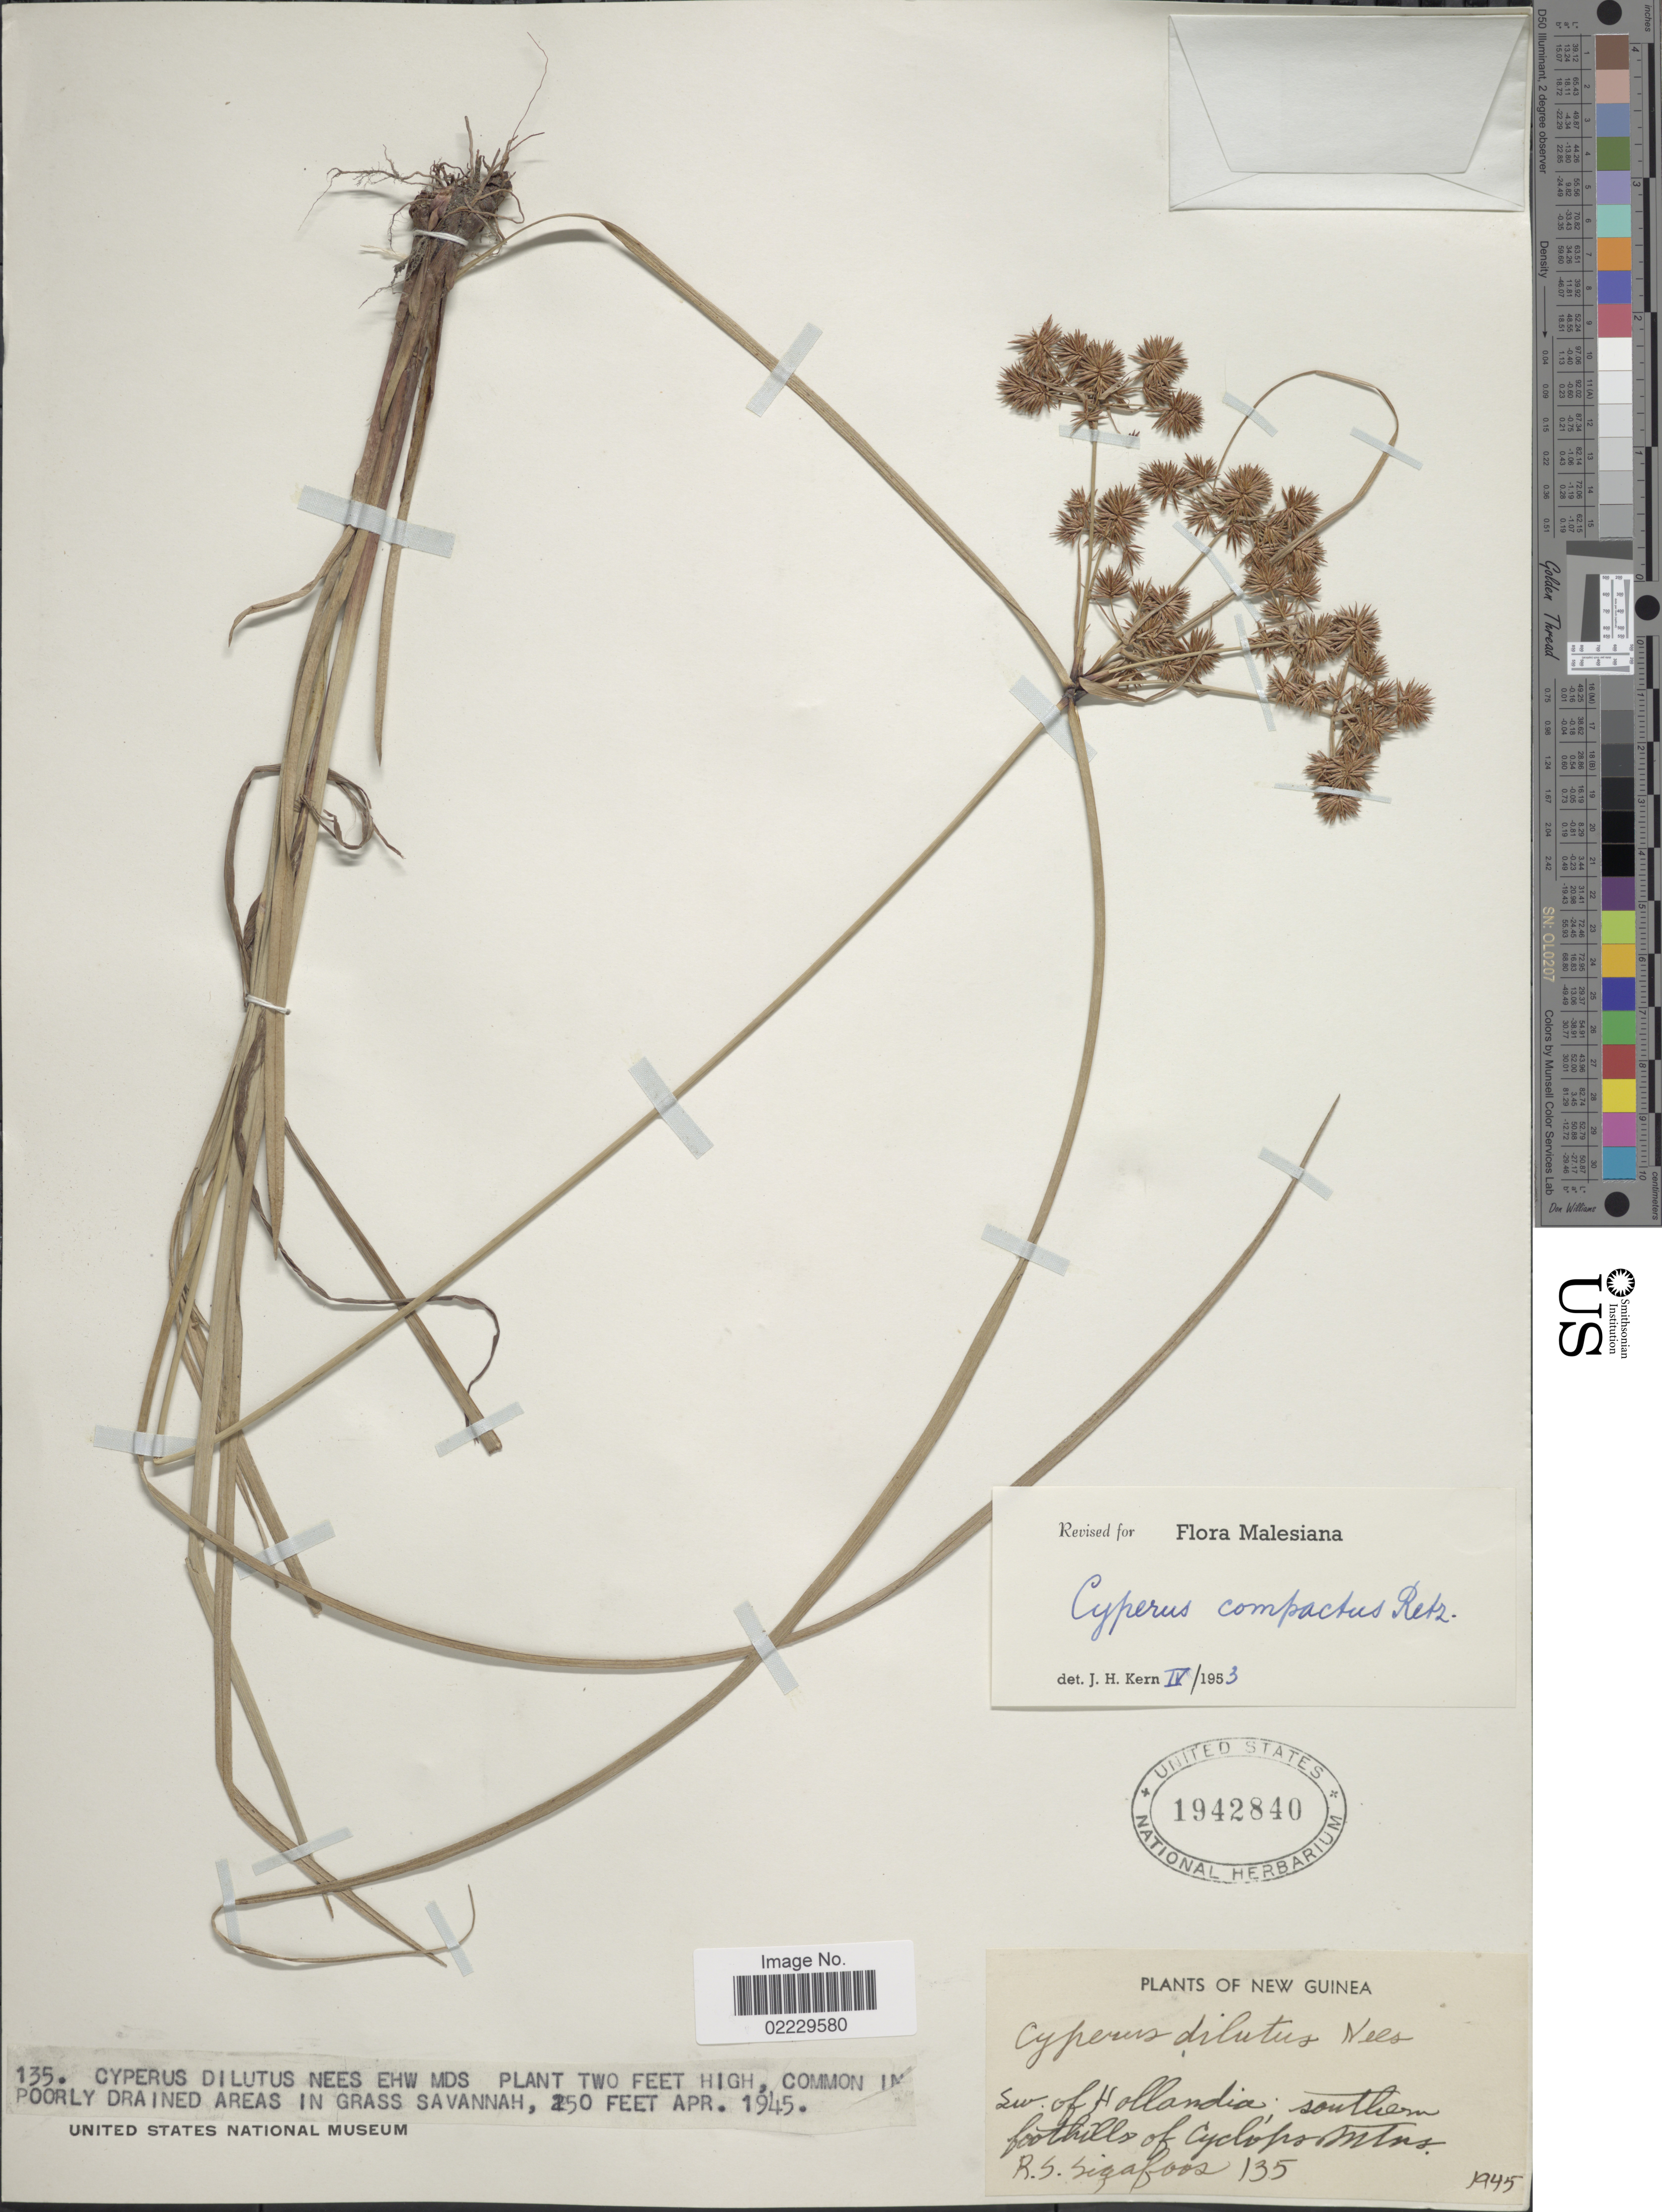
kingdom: Plantae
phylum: Tracheophyta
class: Liliopsida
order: Poales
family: Cyperaceae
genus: Cyperus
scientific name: Cyperus compactus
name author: Retz.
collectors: R. Sigafoos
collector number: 135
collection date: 1945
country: Papua New Guinea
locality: SW of Hollandia; southern foothills of Cyclops mtns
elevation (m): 76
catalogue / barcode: US 1942840